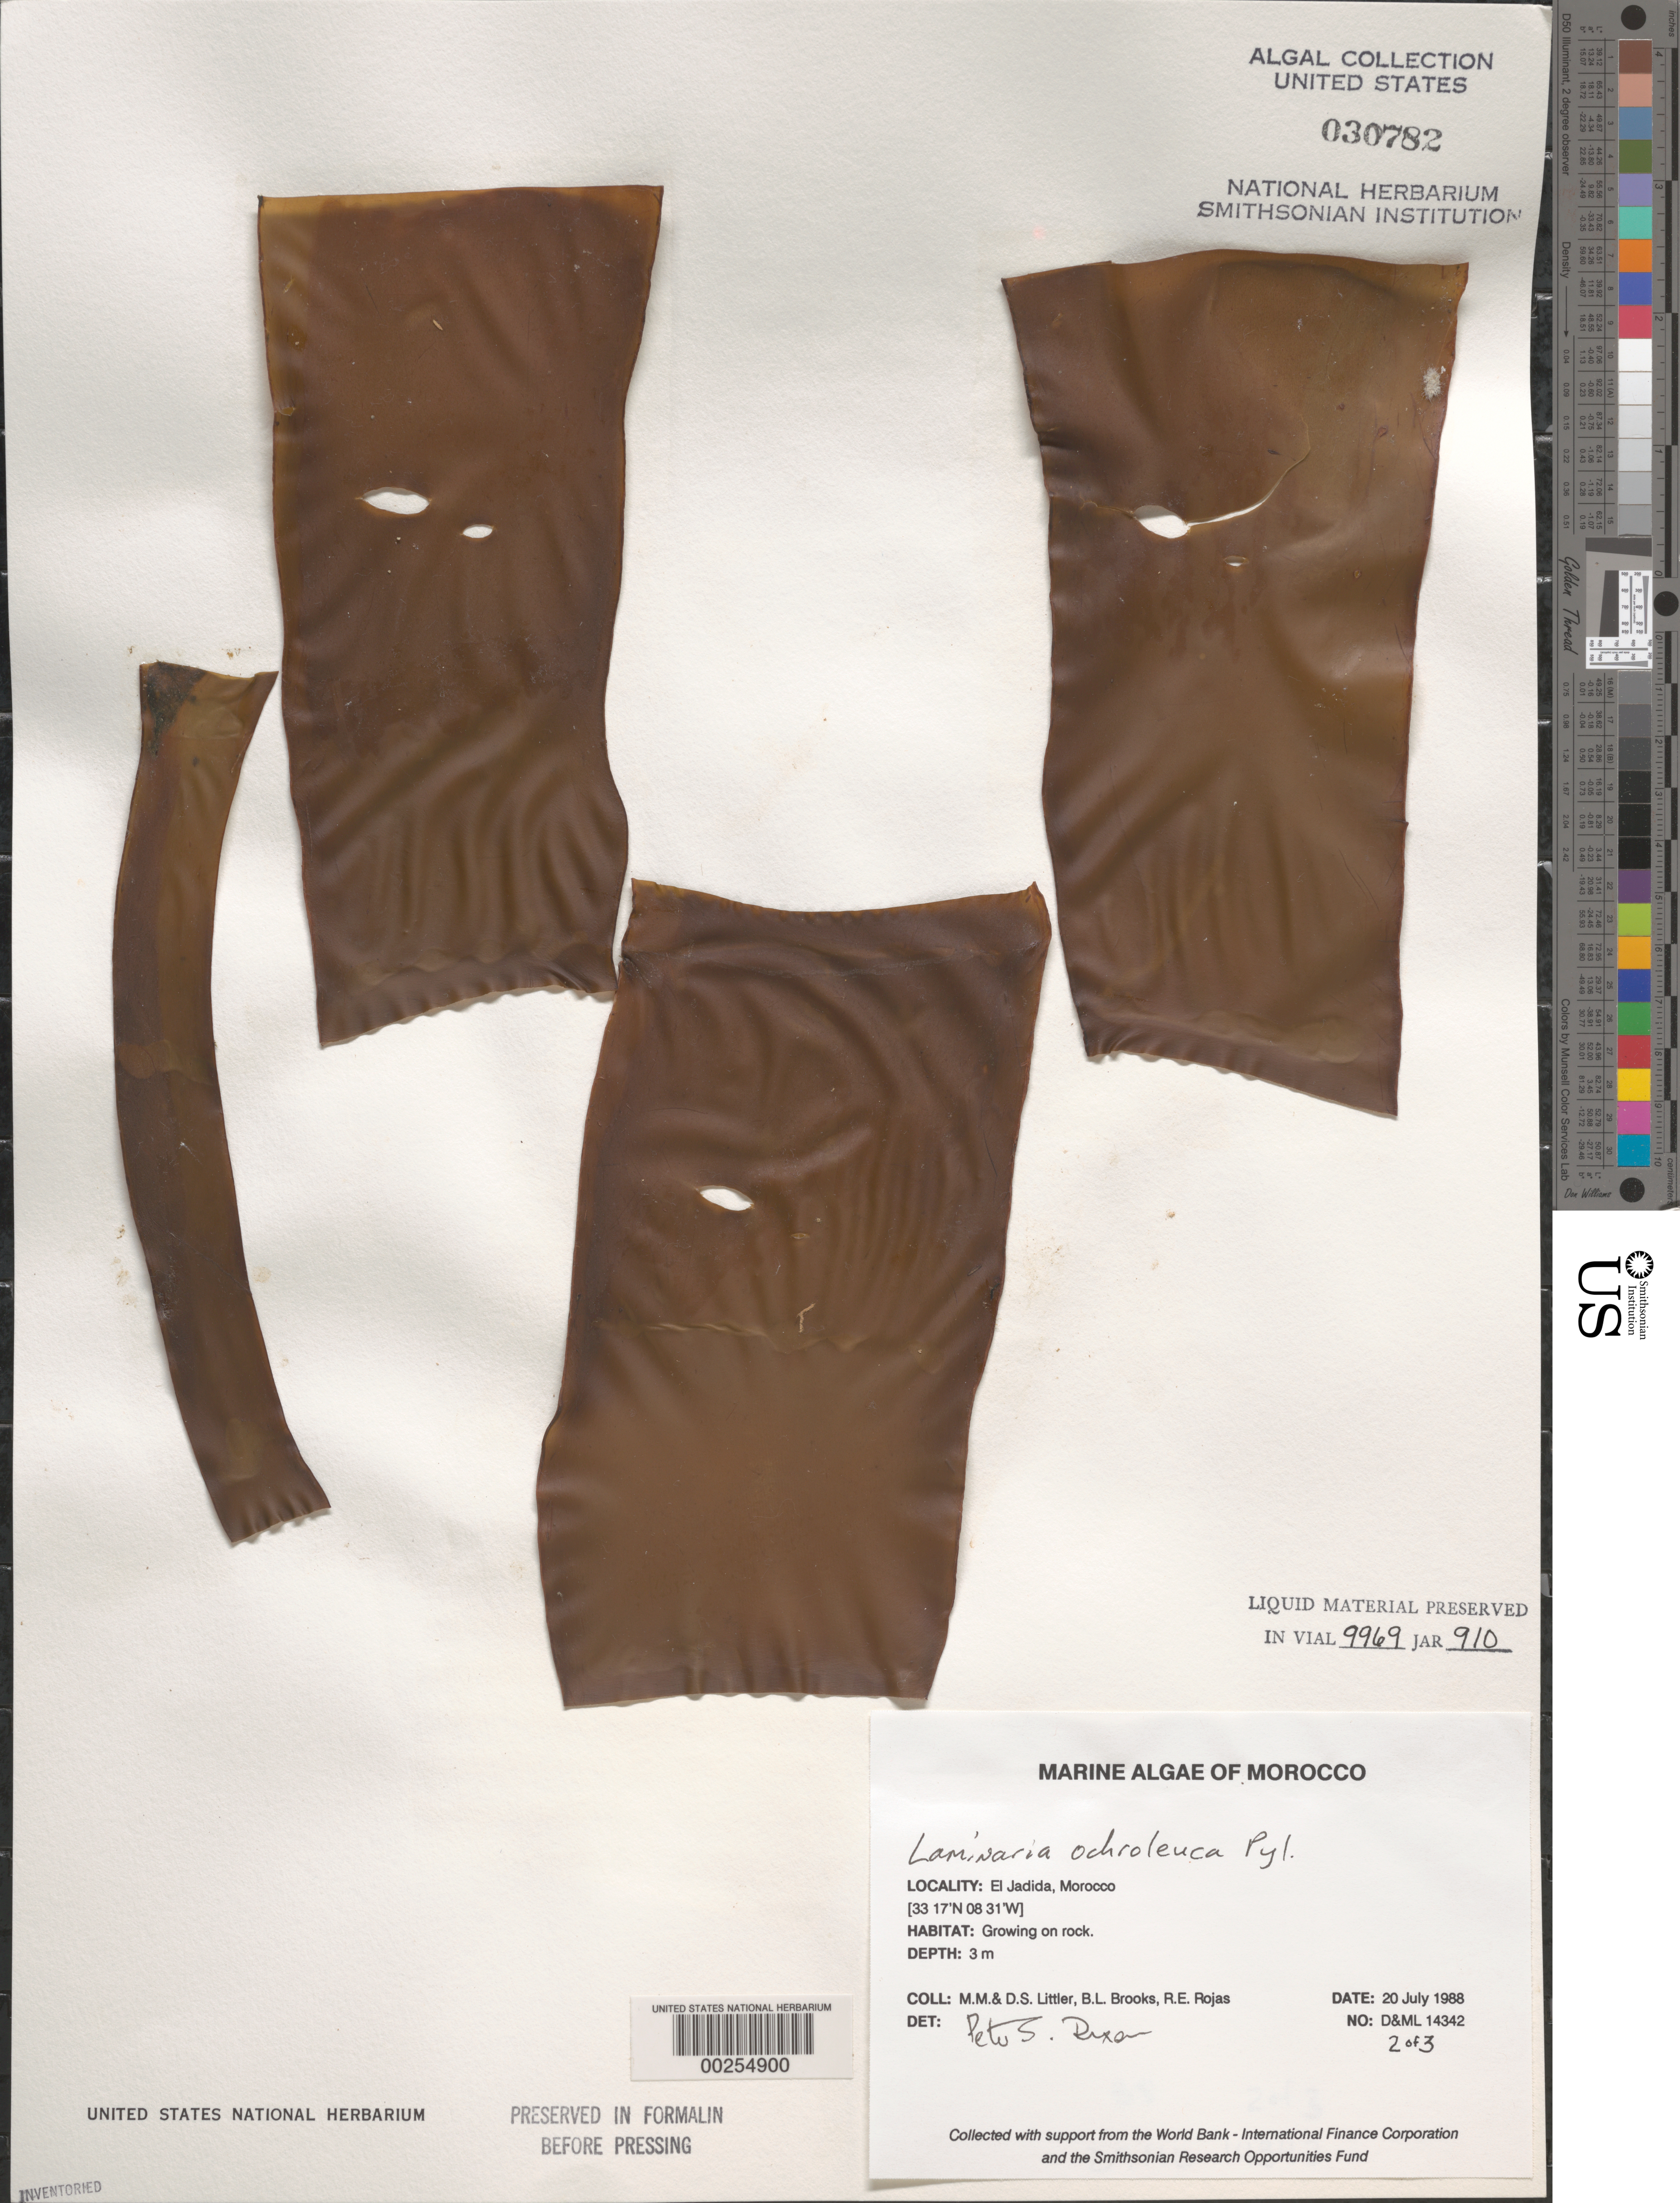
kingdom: Chromista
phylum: Ochrophyta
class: Phaeophyceae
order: Laminariales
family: Laminariaceae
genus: Laminaria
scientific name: Laminaria ochroleuca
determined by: Dixon, P. S.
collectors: M. M. Littler, D. S. Littler, B. Brooks & R. Rojas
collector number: D&ML 14342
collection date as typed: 20 Jul 1988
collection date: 1988-07-20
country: Morocco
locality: El Jadida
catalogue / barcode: US 30782